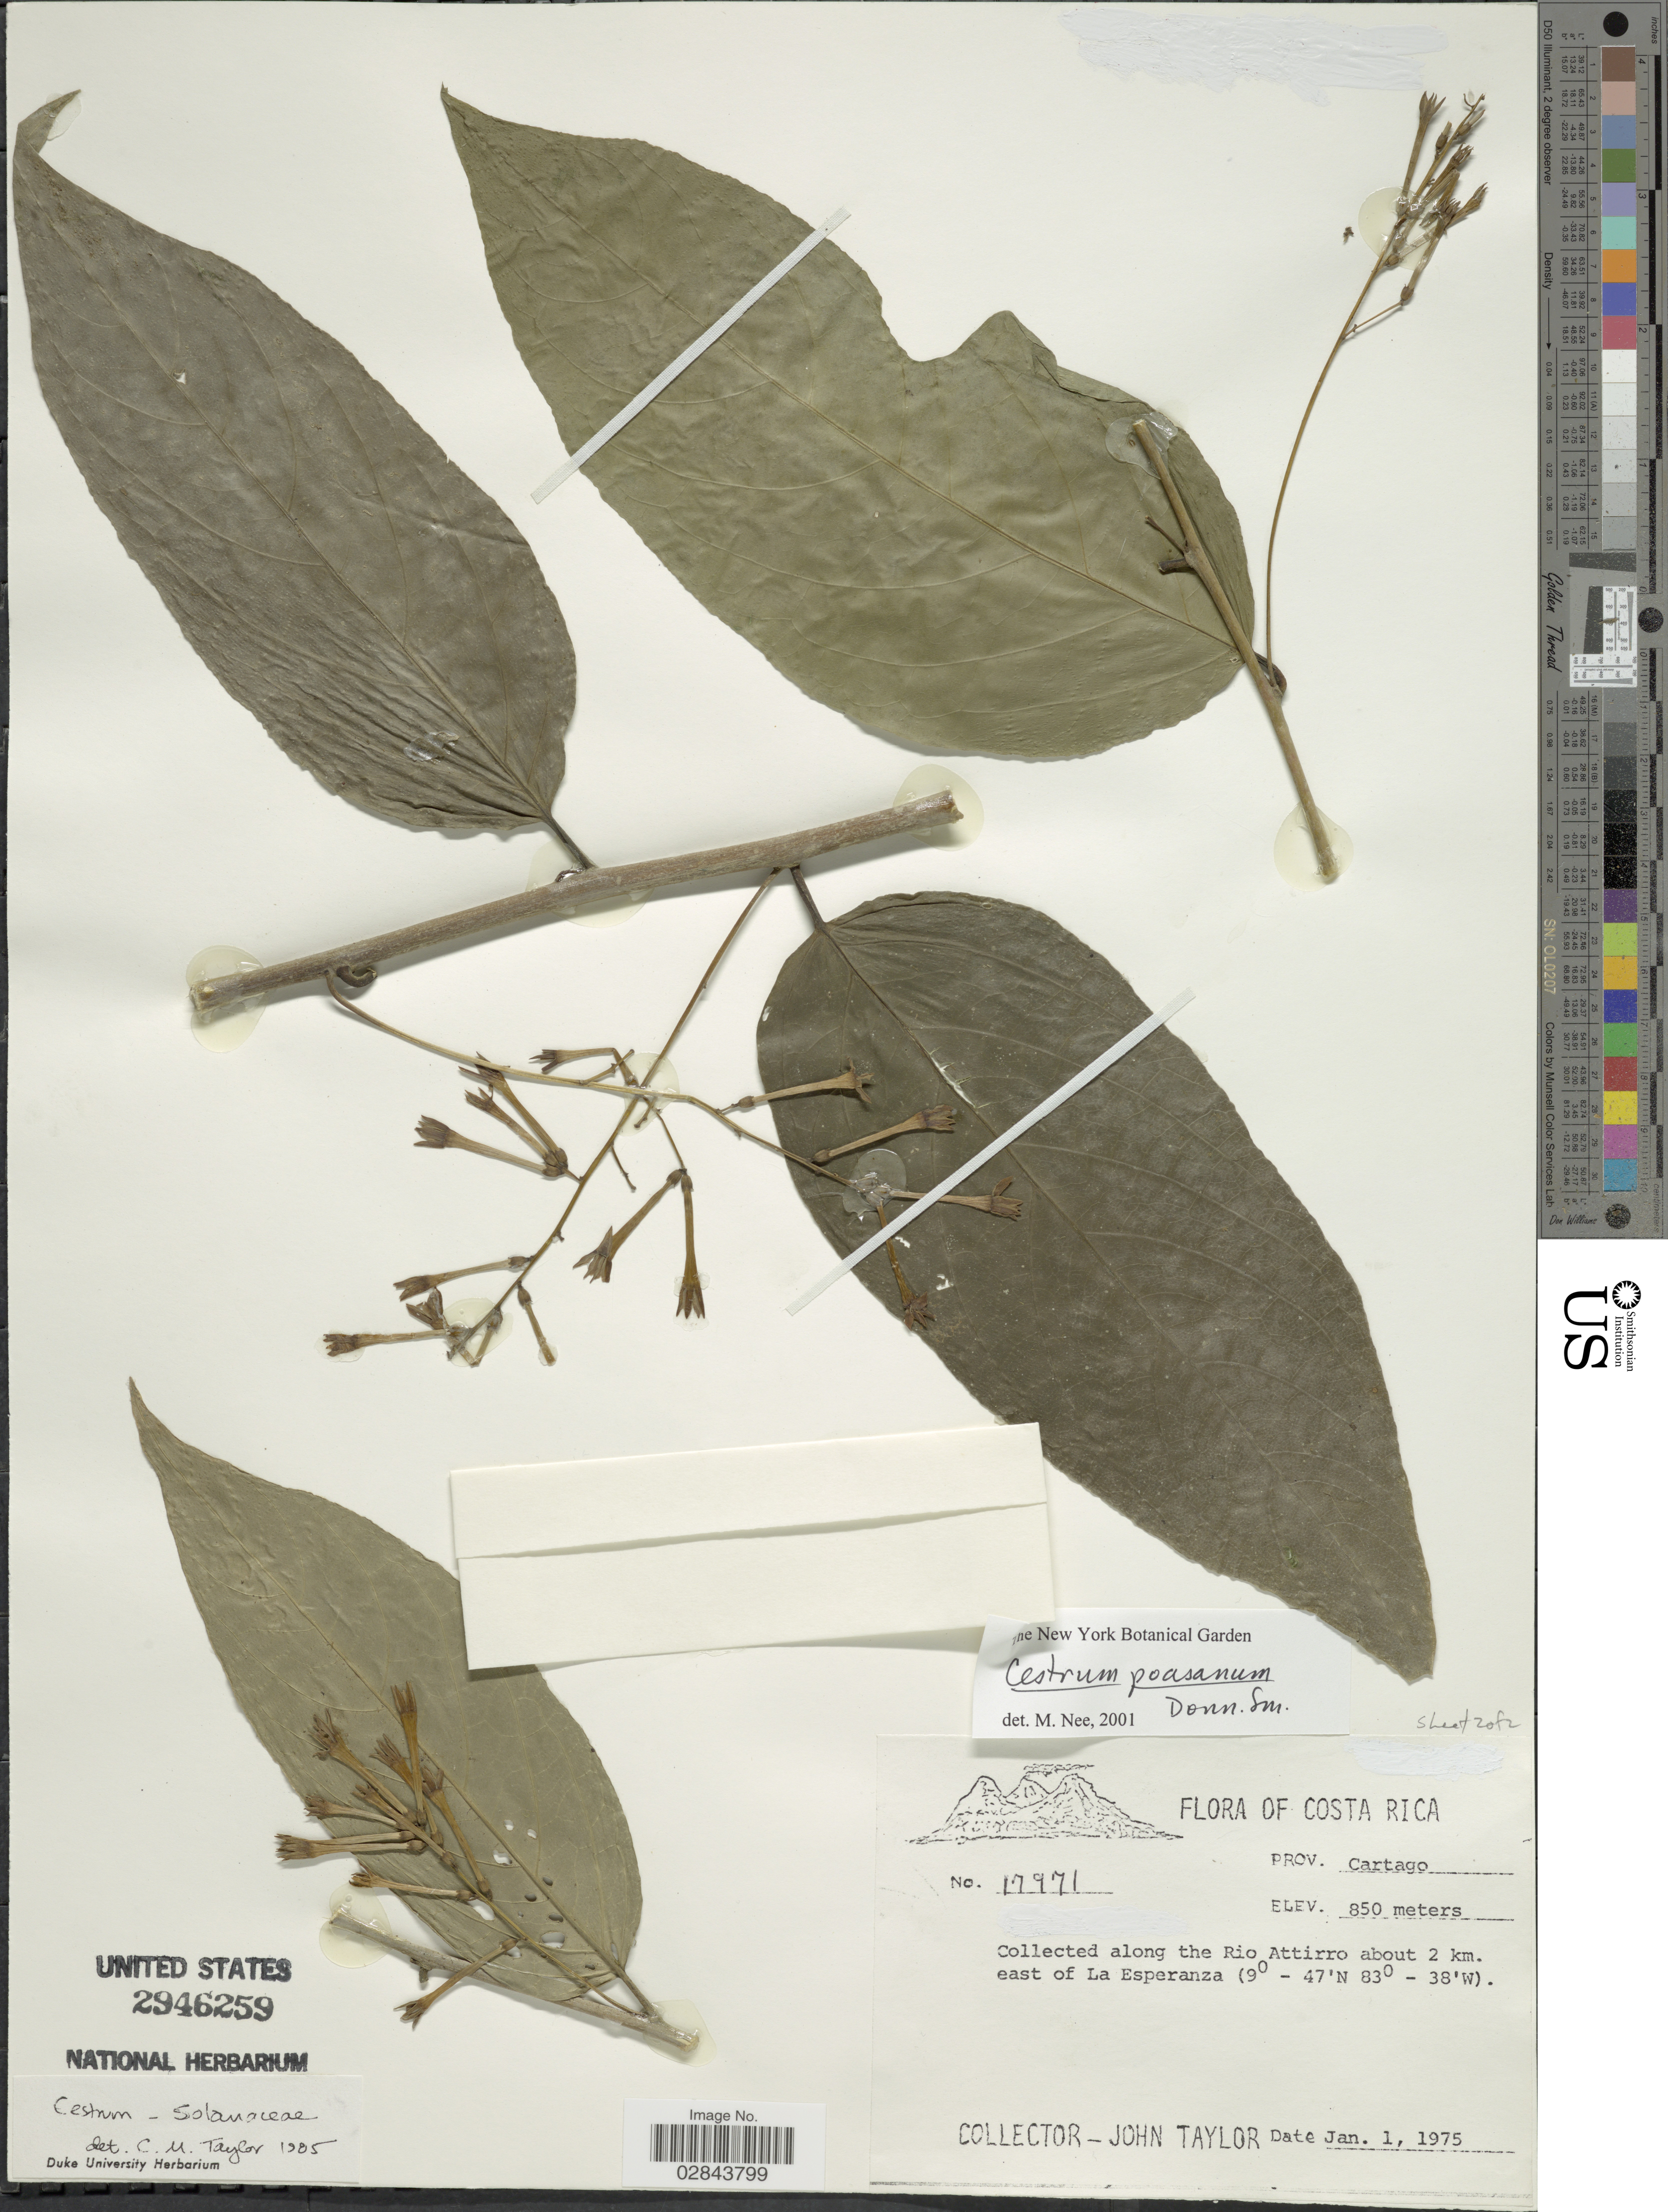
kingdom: Plantae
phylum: Tracheophyta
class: Magnoliopsida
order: Solanales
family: Solanaceae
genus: Cestrum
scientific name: Cestrum poasanum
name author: Donn. Sm.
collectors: J. Taylor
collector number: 17971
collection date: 1975-01-01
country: Costa Rica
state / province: Cartago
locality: Prov. Cartago, along the Rio Attirro about 2 km. east of La Esperanza.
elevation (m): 850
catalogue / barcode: US 2946259